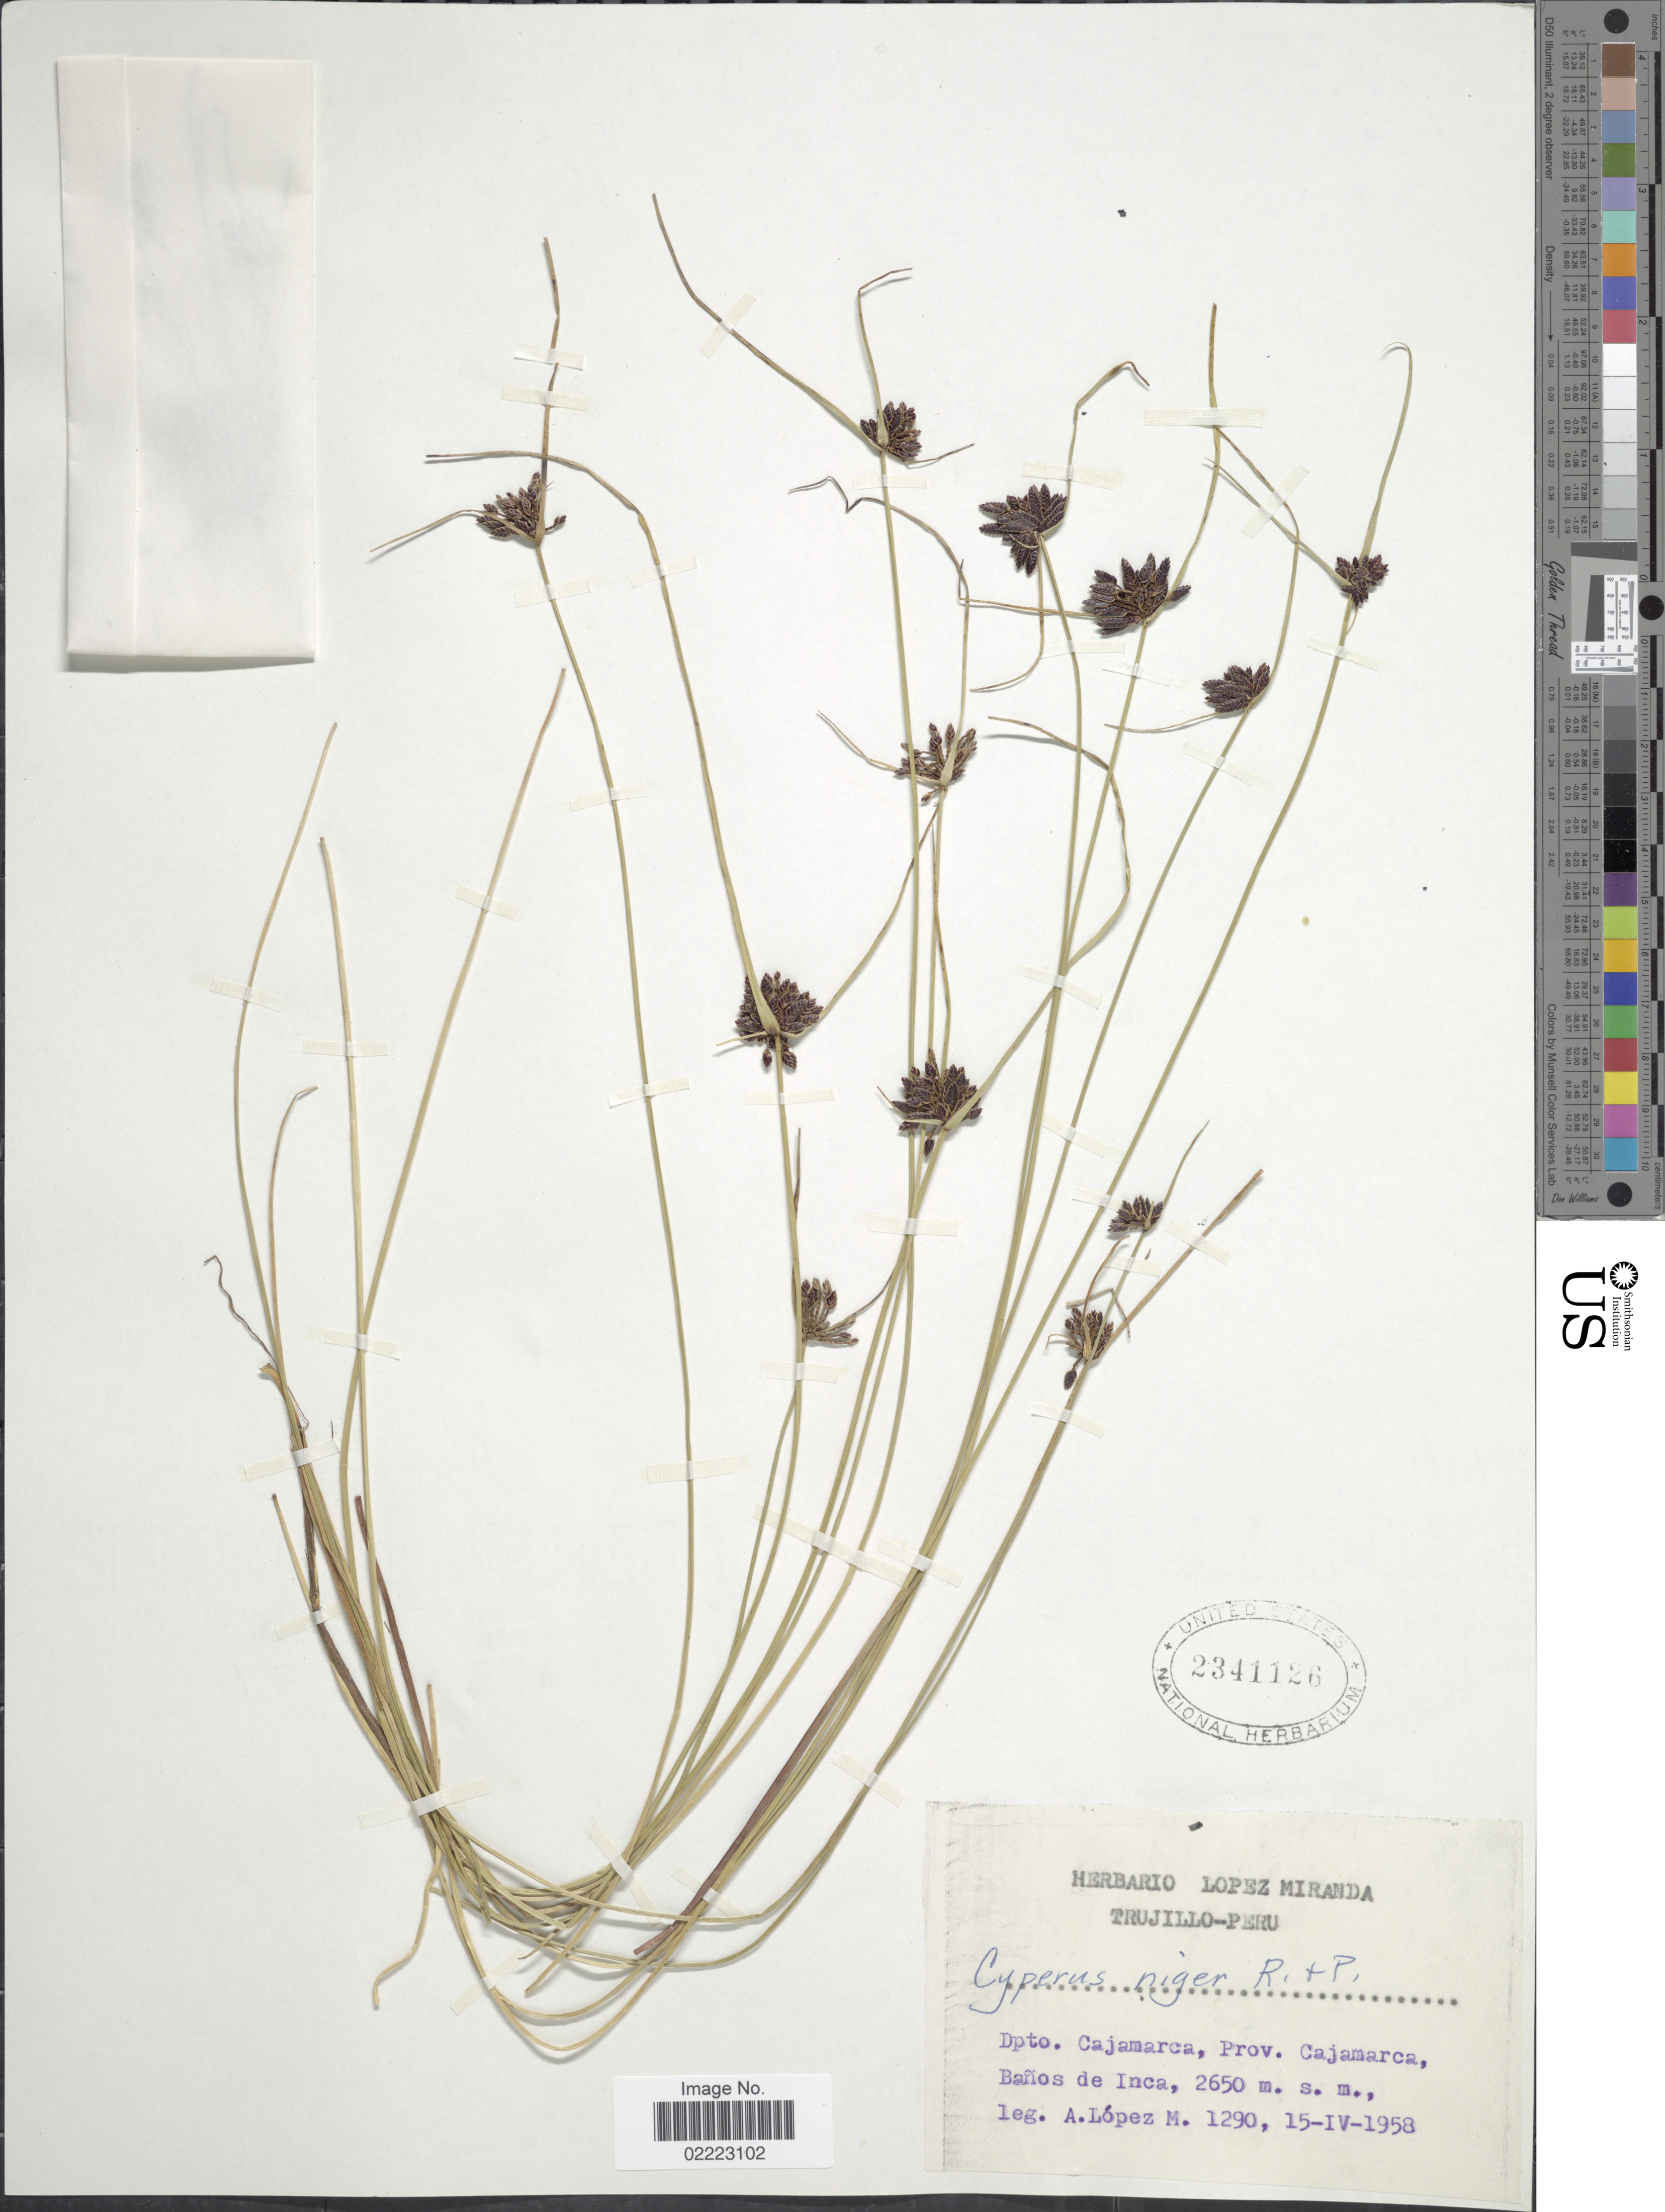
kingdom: Plantae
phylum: Tracheophyta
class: Liliopsida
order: Poales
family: Cyperaceae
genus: Cyperus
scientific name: Cyperus niger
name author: Ruiz & Pav.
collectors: A. López M.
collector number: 1290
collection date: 1958-04-15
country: Peru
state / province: Cajamarca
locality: Dpto. Cajamarca, Baños de Inca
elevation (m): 2650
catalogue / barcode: US 2341126